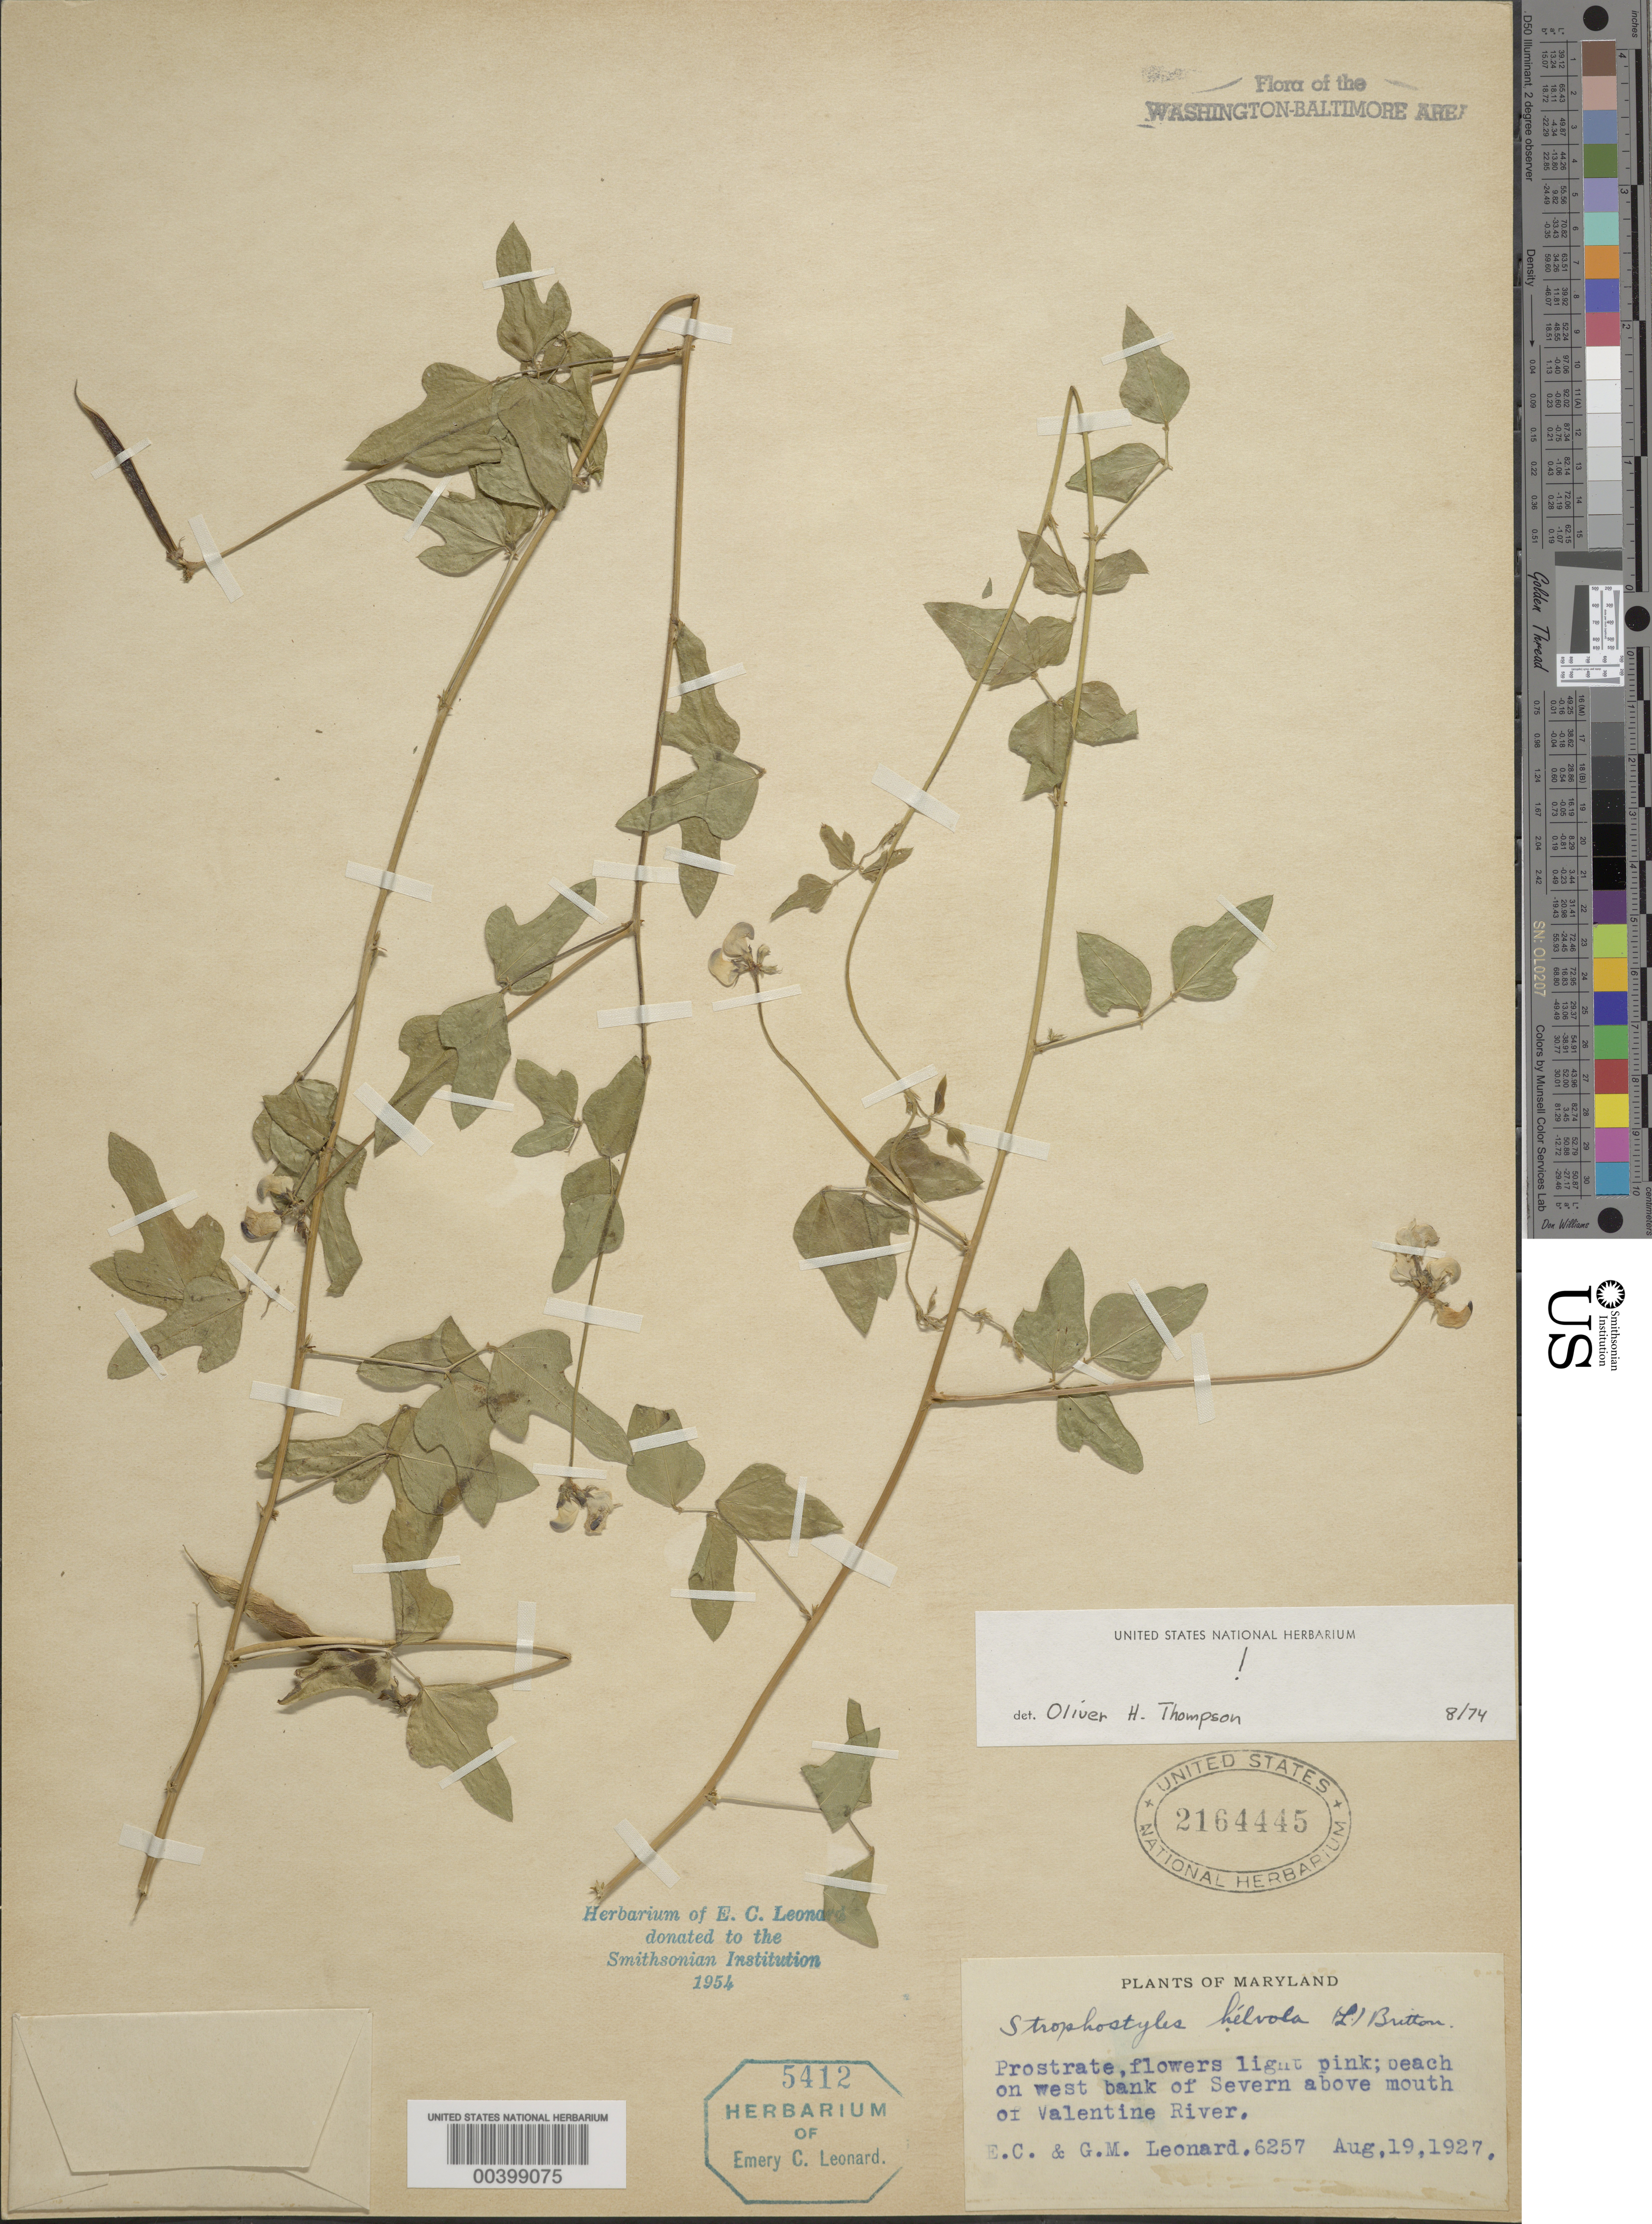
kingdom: Plantae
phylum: Tracheophyta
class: Magnoliopsida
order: Fabales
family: Fabaceae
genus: Strophostyles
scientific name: Strophostyles helvola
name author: (L.) Elliott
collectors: E. C. Leonard & G. M. Leonard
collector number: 6257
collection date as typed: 19 Aug 1927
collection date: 1927-08-19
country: United States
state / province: Maryland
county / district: Anne Arundel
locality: Severn River above Valentine River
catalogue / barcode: US 2164445